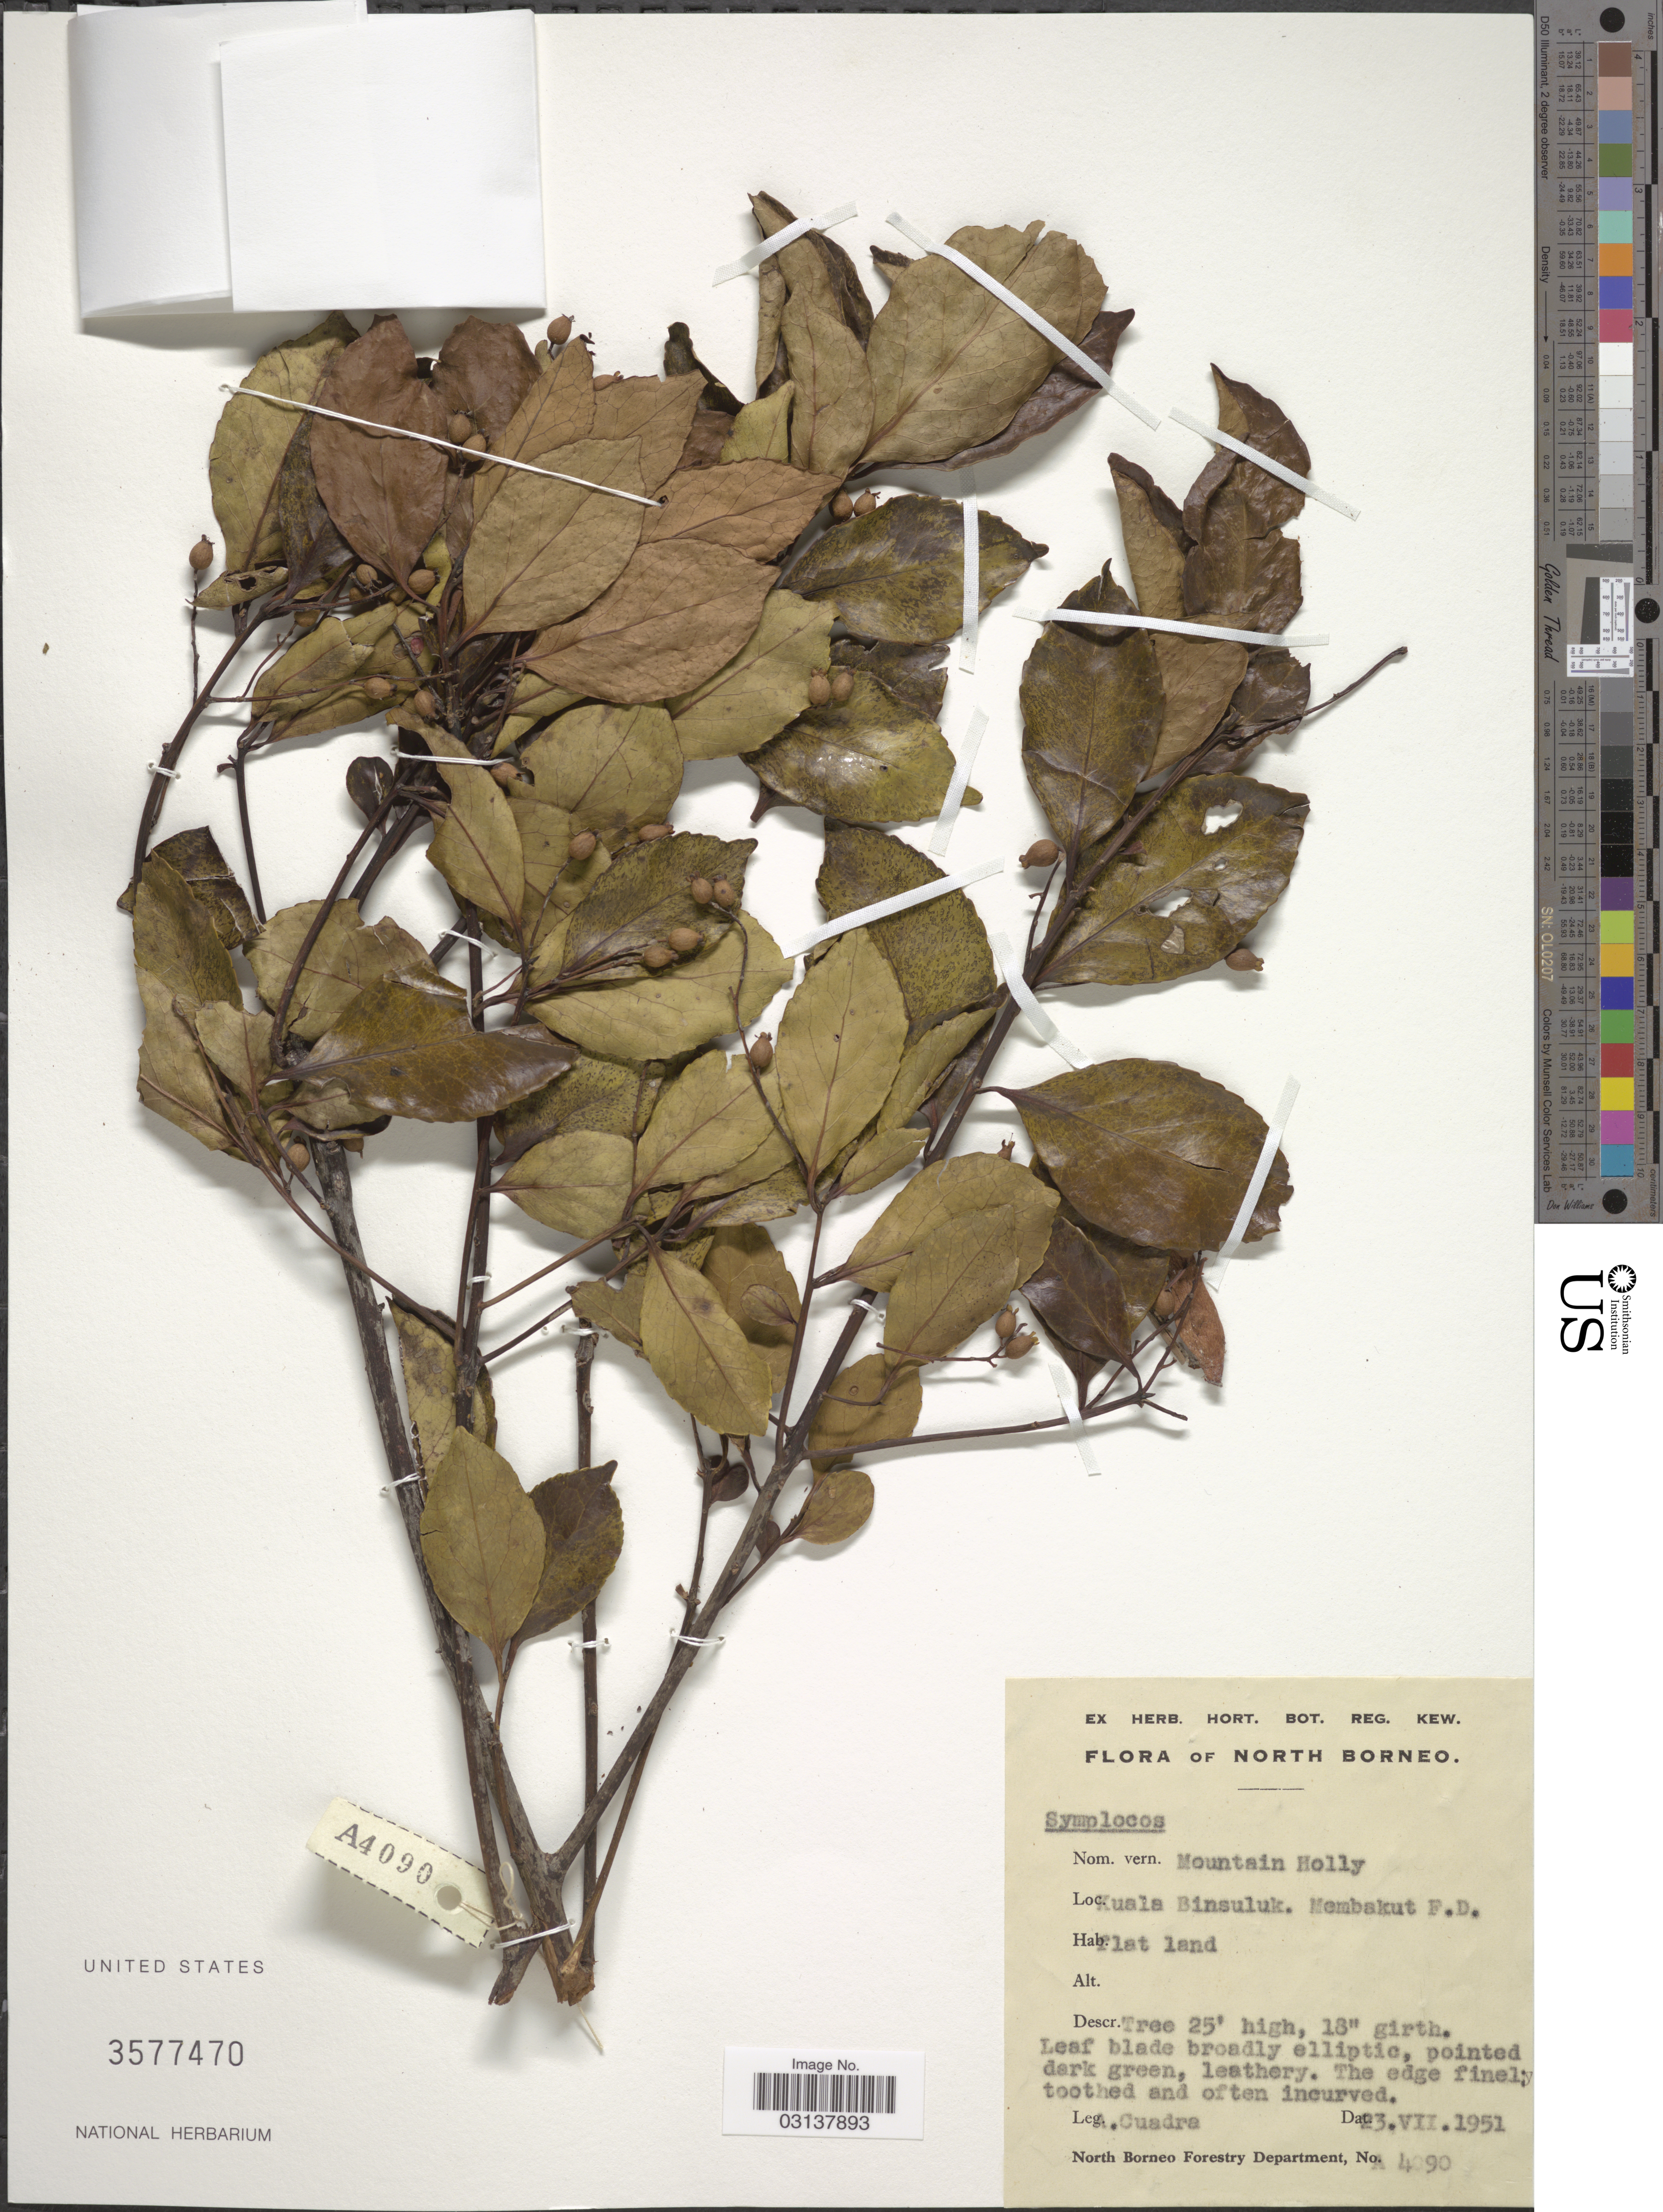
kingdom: Plantae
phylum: Tracheophyta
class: Magnoliopsida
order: Ericales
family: Symplocaceae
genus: Symplocos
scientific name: Symplocos sp.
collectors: A. Cuadra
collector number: A4090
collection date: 1951-07-23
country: Malaysia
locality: North Borneo. Kuala Binsuluk. Membakut F. D.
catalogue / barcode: US 3577470